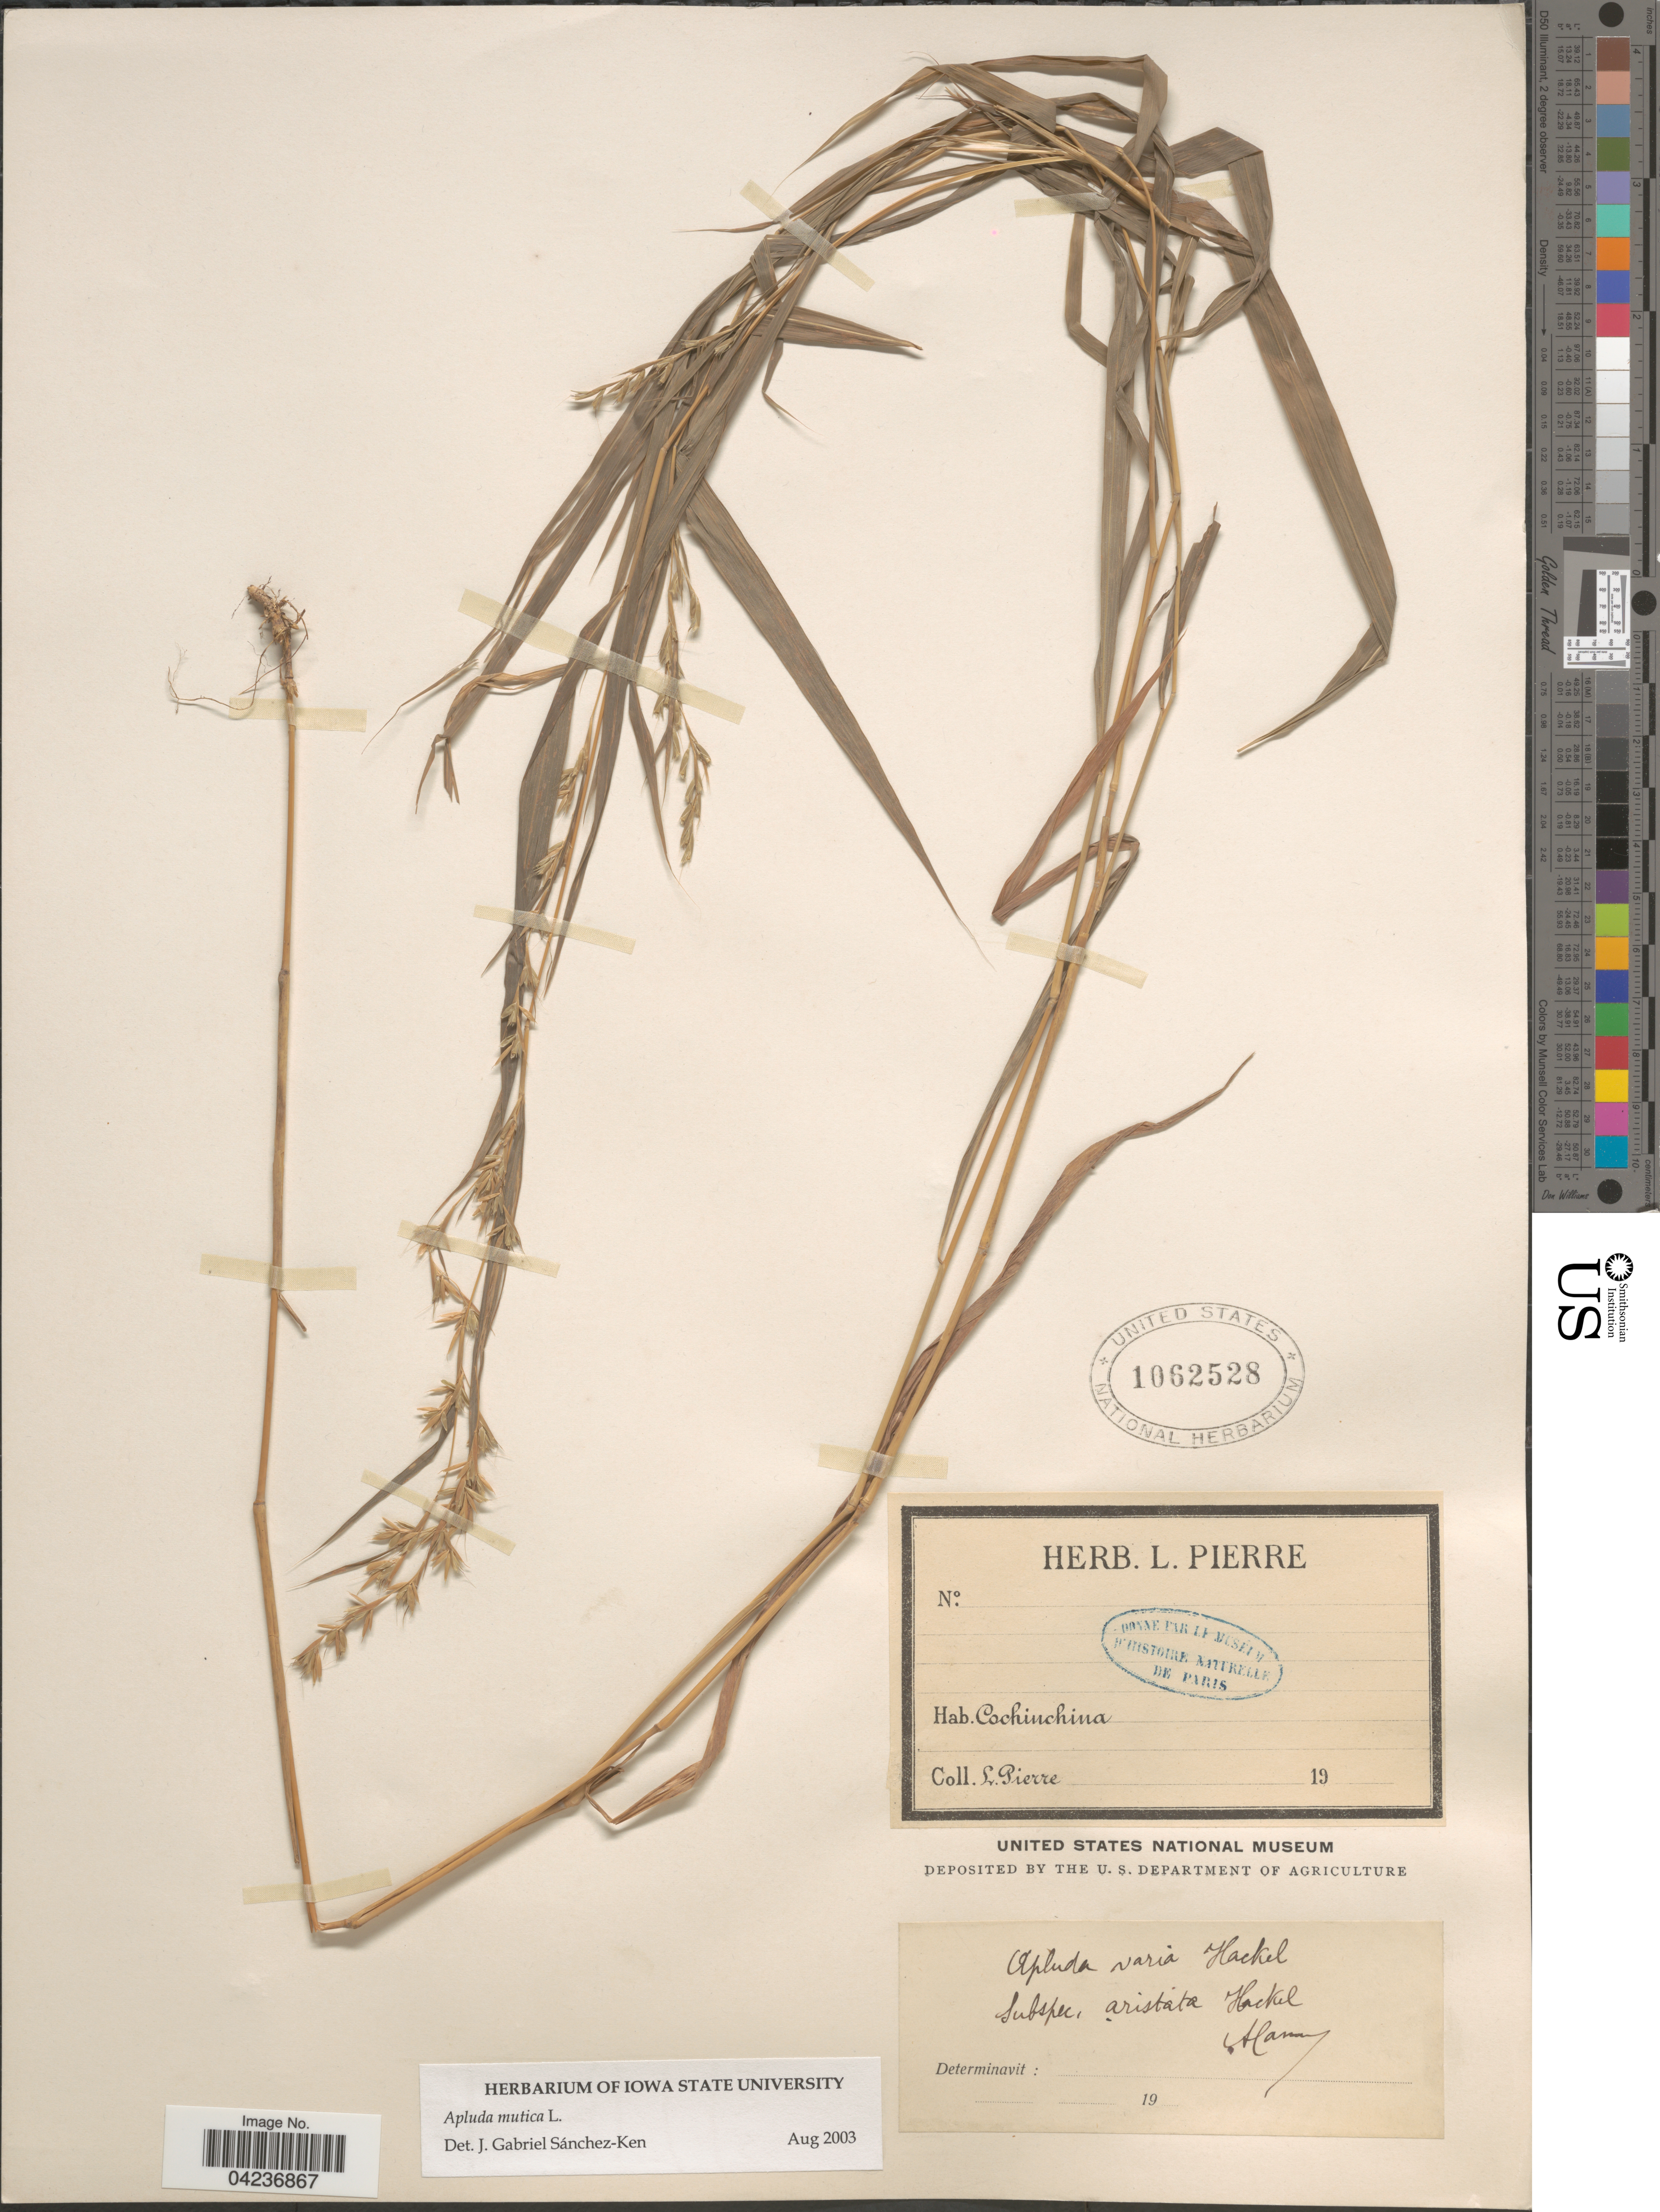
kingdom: Plantae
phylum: Tracheophyta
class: Liliopsida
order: Poales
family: Poaceae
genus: Apluda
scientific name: Apluda mutica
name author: L.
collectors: L. Pierre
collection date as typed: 19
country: Vietnam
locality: Cochinchina.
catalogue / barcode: US 1062528